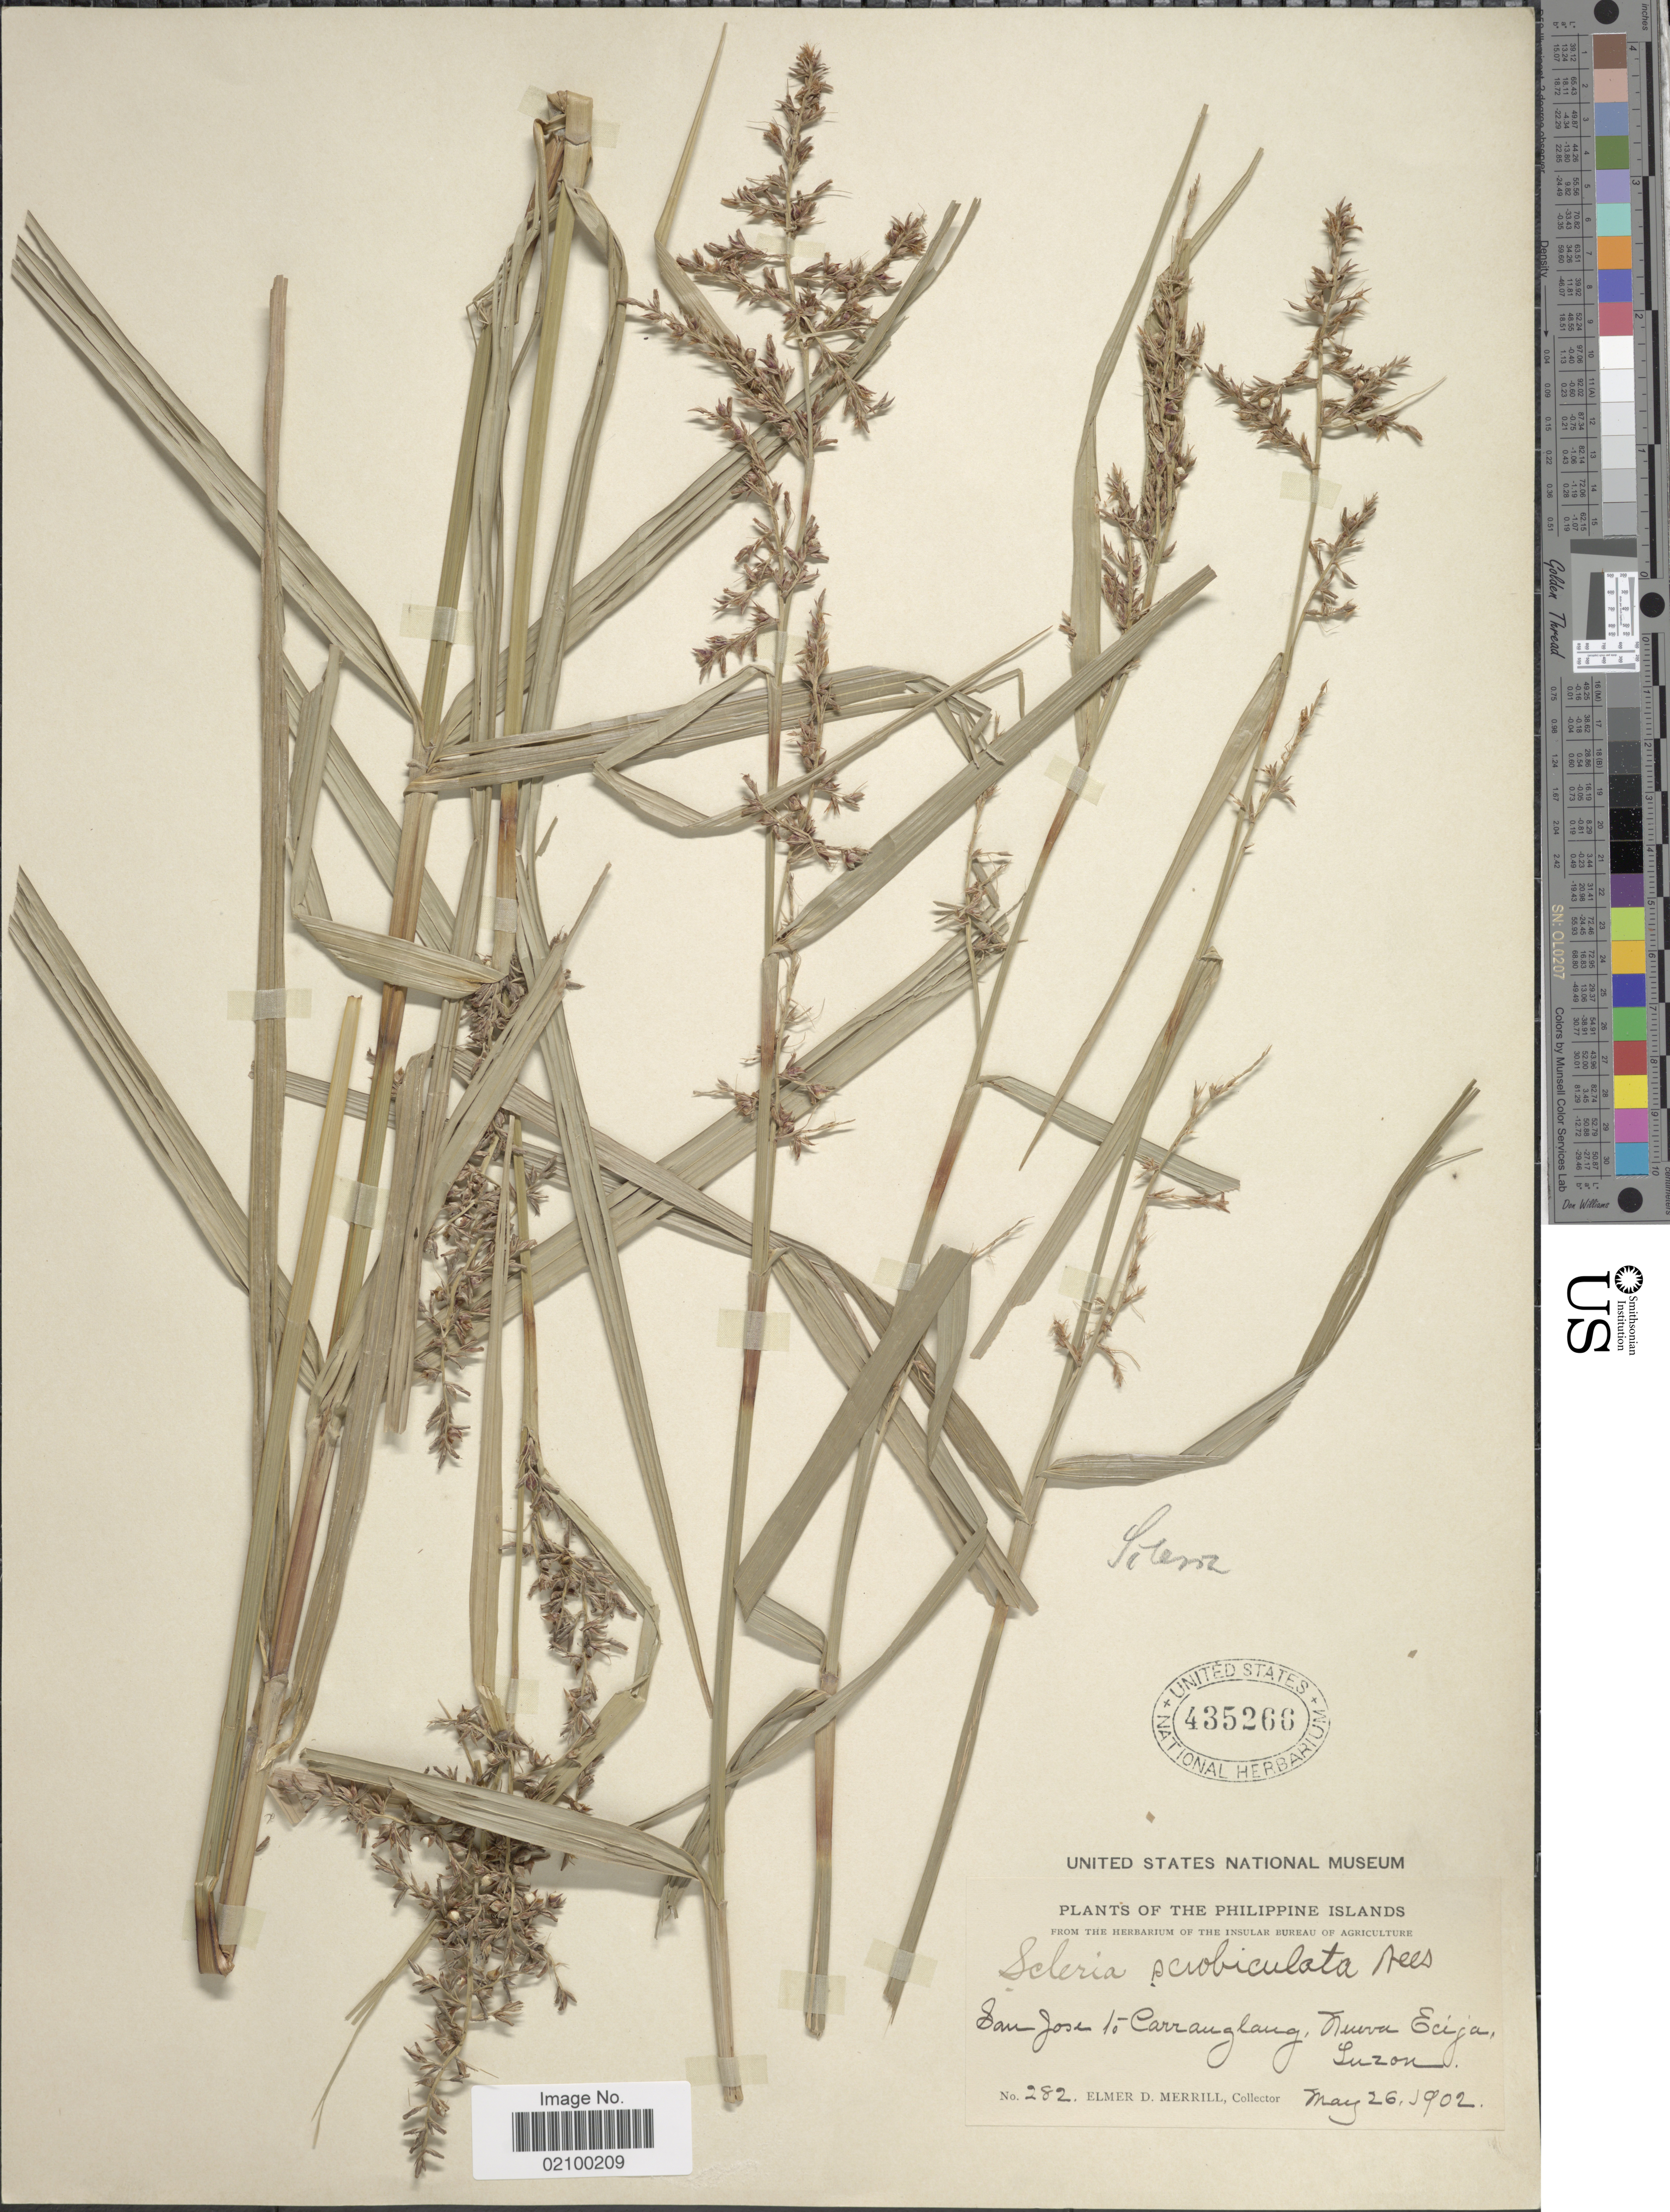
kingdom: Plantae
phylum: Tracheophyta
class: Liliopsida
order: Poales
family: Cyperaceae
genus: Scleria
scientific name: Scleria scrobiculata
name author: Nees & Meyen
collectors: E. D. Merrill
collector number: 282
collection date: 1902-05-26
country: Philippines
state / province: Central Luzon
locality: San Jose to Caranglang Nueva Ecija Luzon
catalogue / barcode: US 435266